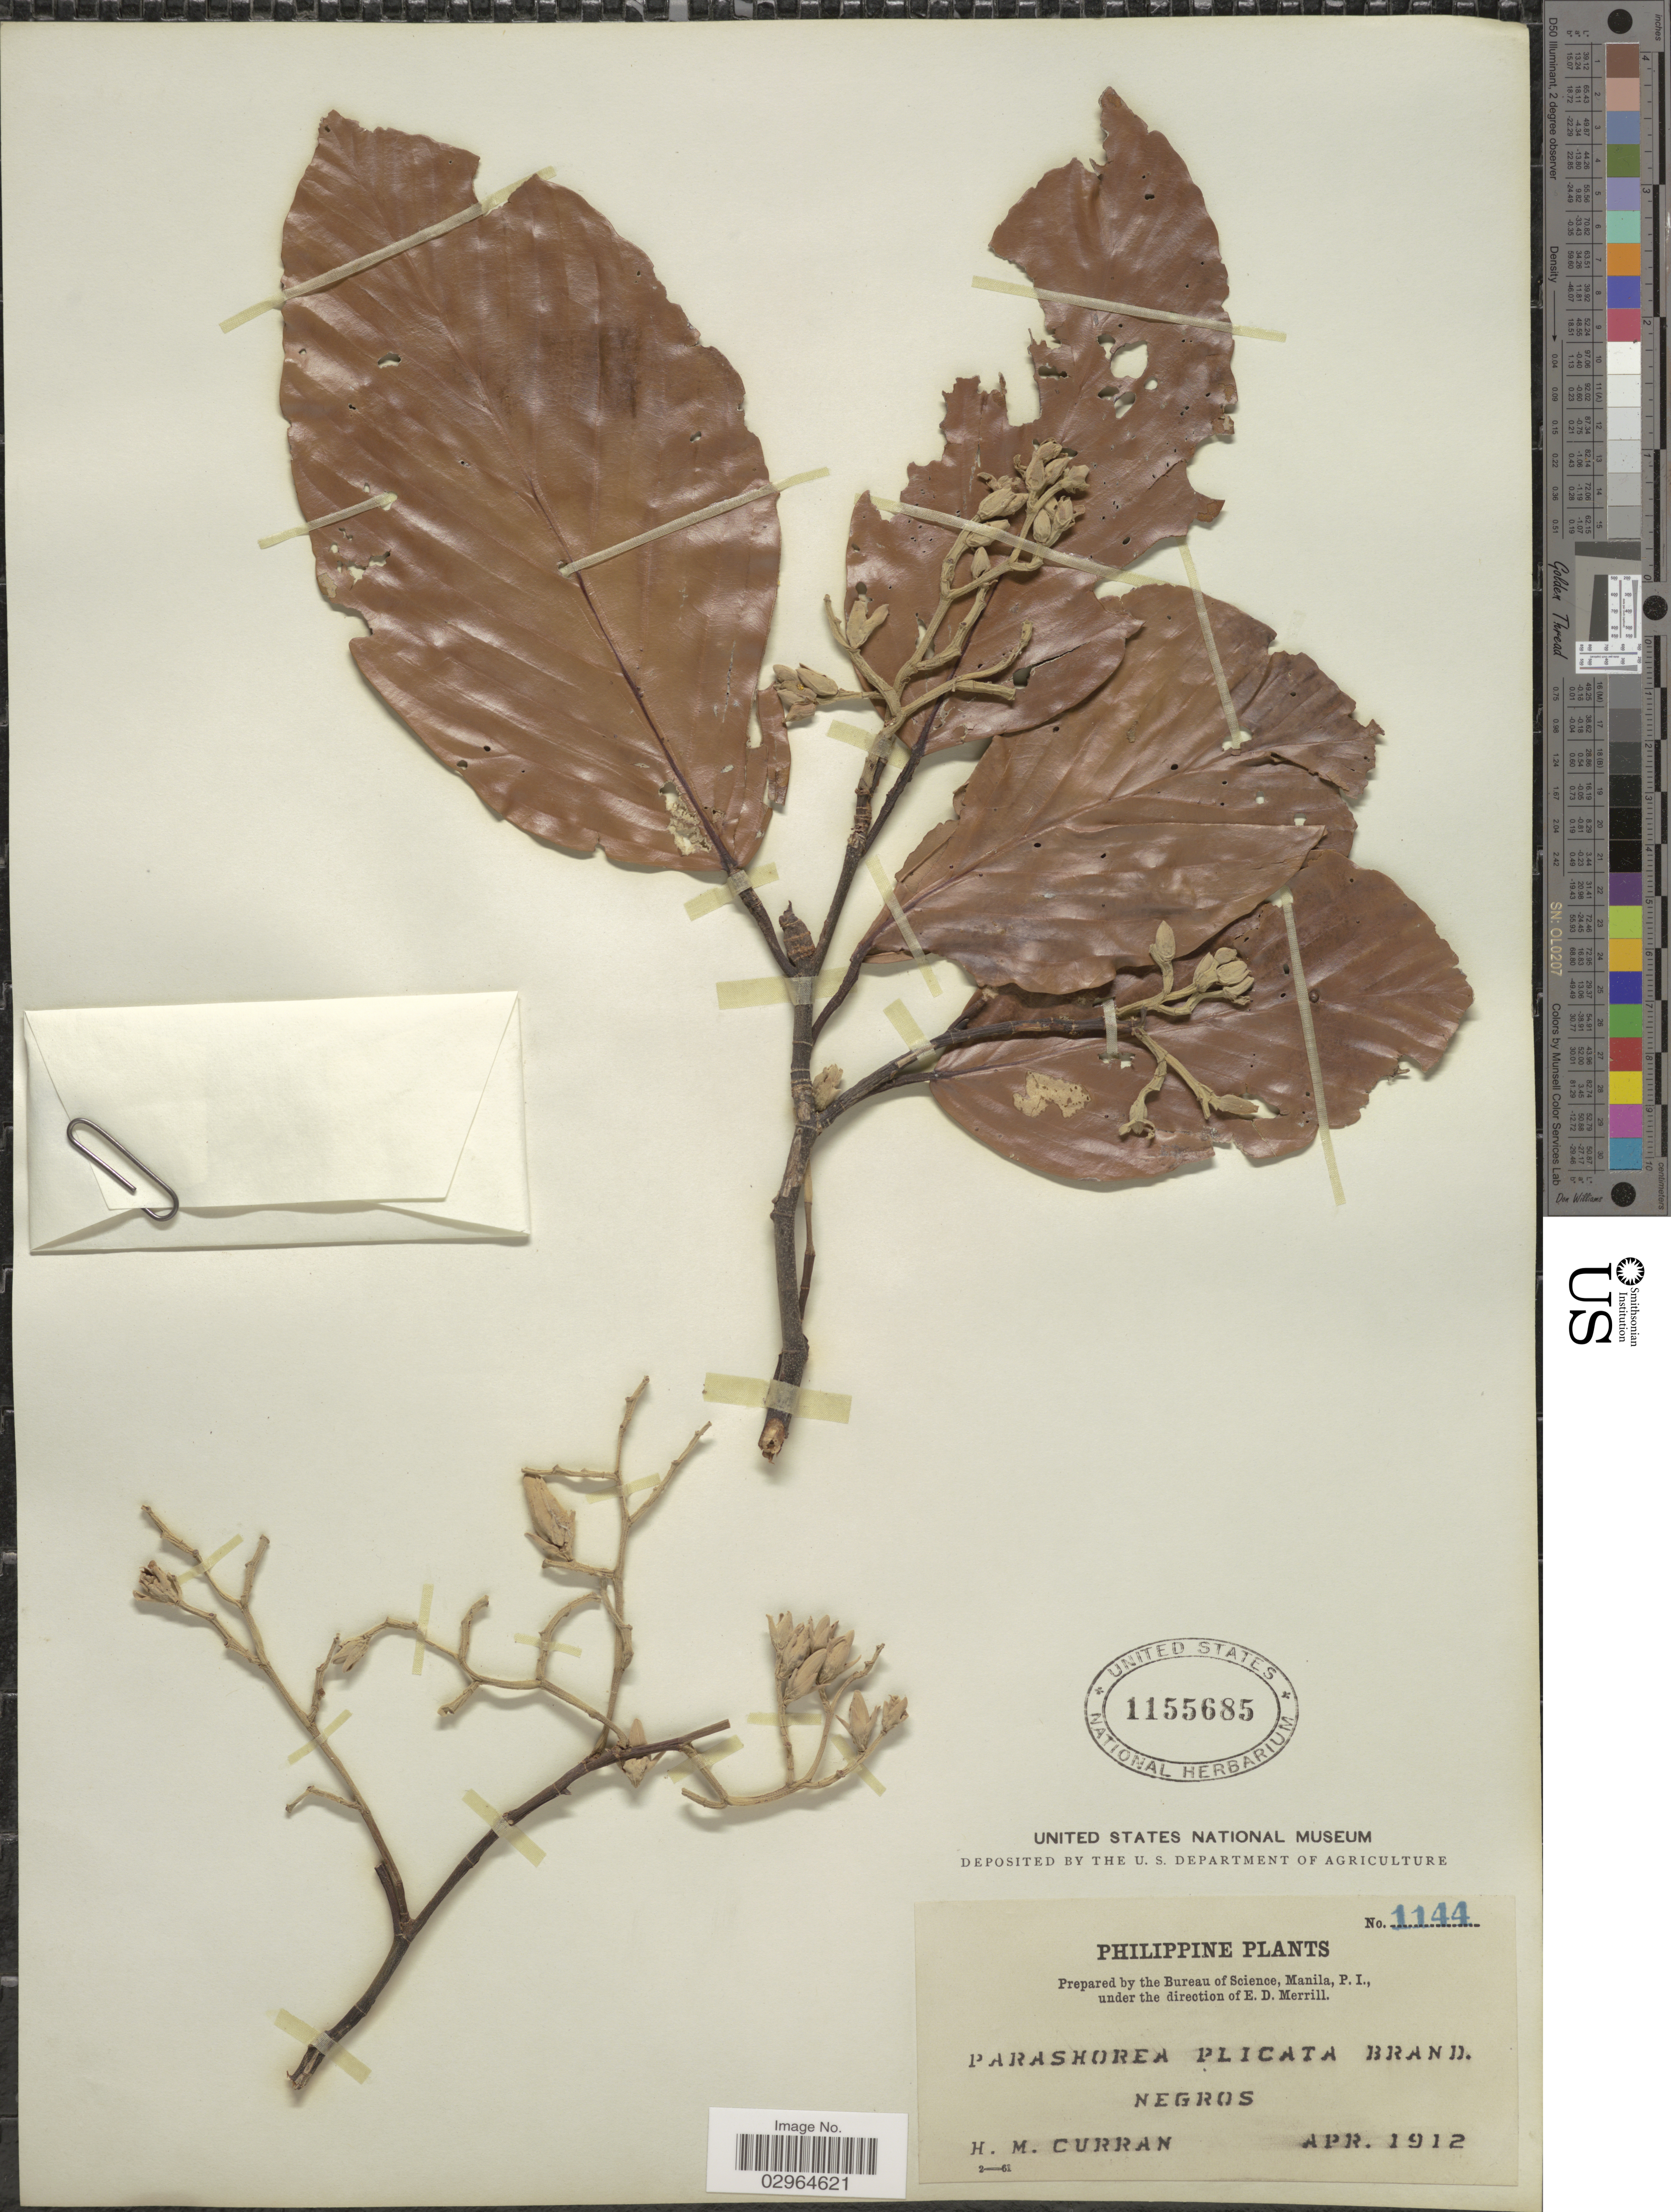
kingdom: Plantae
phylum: Tracheophyta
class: Magnoliopsida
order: Malvales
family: Dipterocarpaceae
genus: Parashorea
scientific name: Parashorea plicata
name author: Brandis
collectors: H. M. Curran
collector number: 1144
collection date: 1912-04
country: Philippines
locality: Parashorea Plicata Brand [unsure placement] Negros.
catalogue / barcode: US 1155685